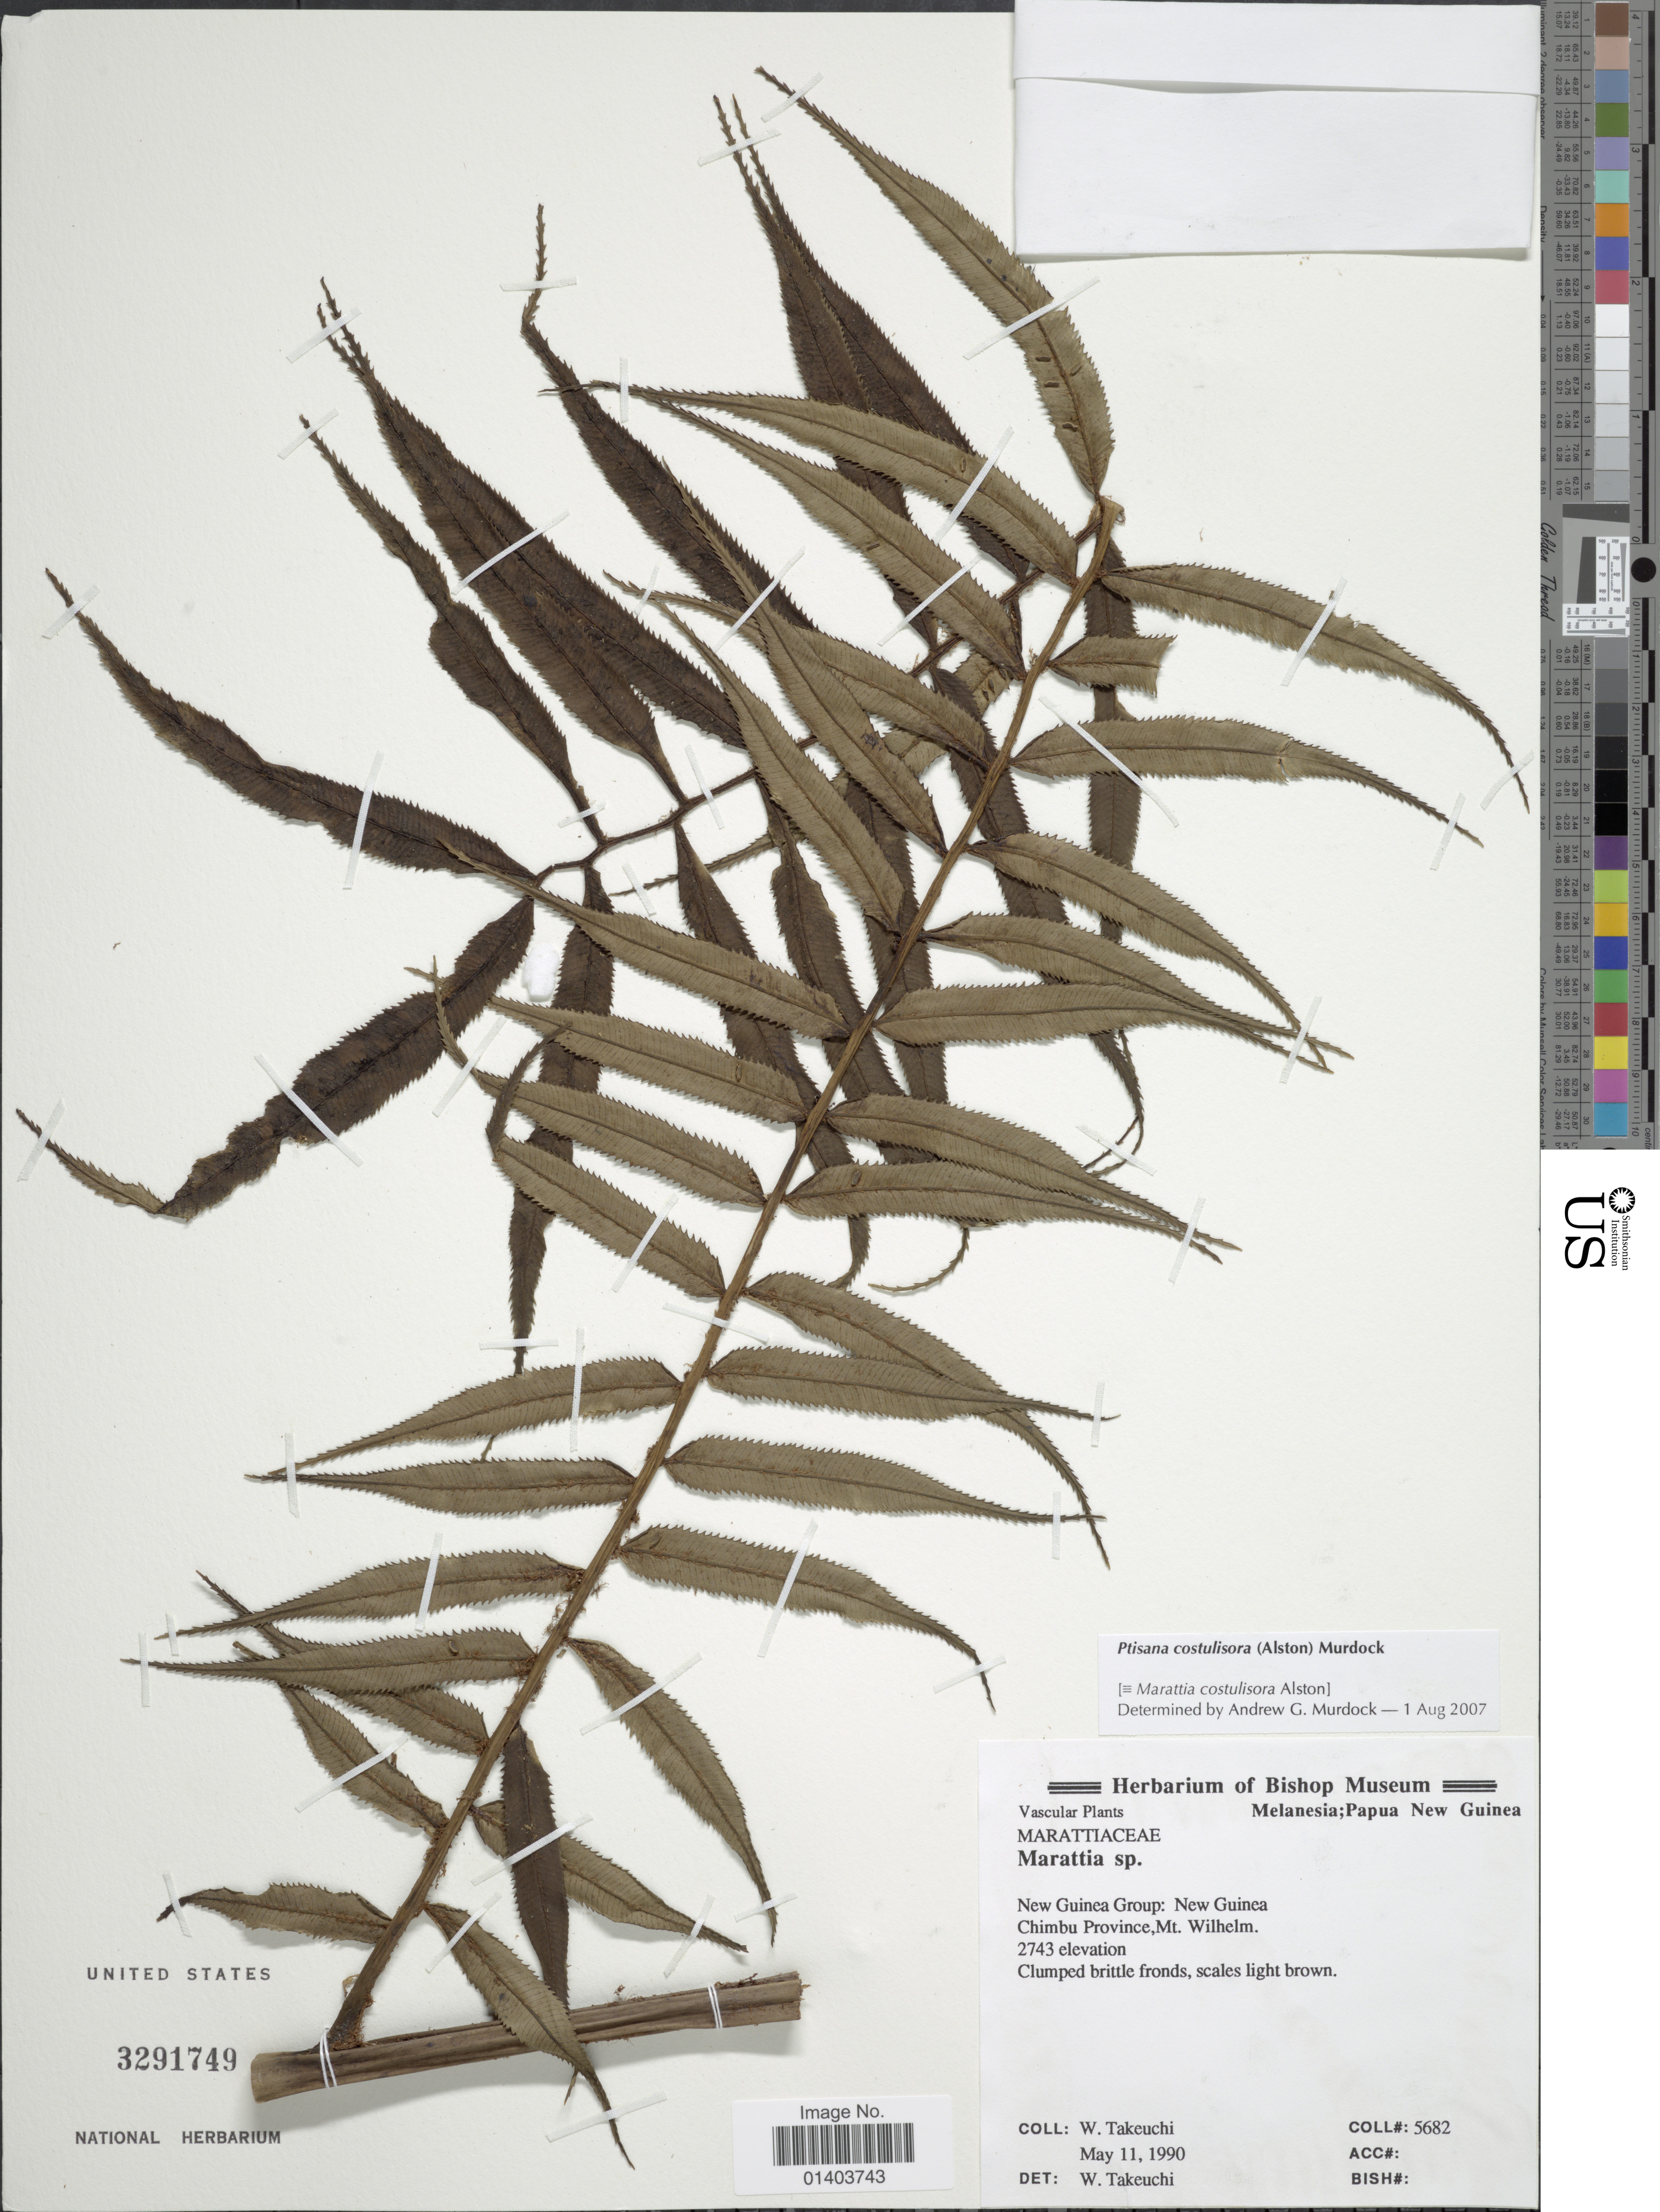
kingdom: Plantae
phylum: Tracheophyta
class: Polypodiopsida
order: Marattiales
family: Marattiaceae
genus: Ptisana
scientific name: Ptisana costulisora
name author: (Alston) Murdock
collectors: W. Takeuchi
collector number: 5682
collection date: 1990-05-11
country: Papua New Guinea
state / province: Chimbu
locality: Melanesia, New Guinea Group: New Guinea Chimbu Province, Mt Wilhelm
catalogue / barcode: US 3291749